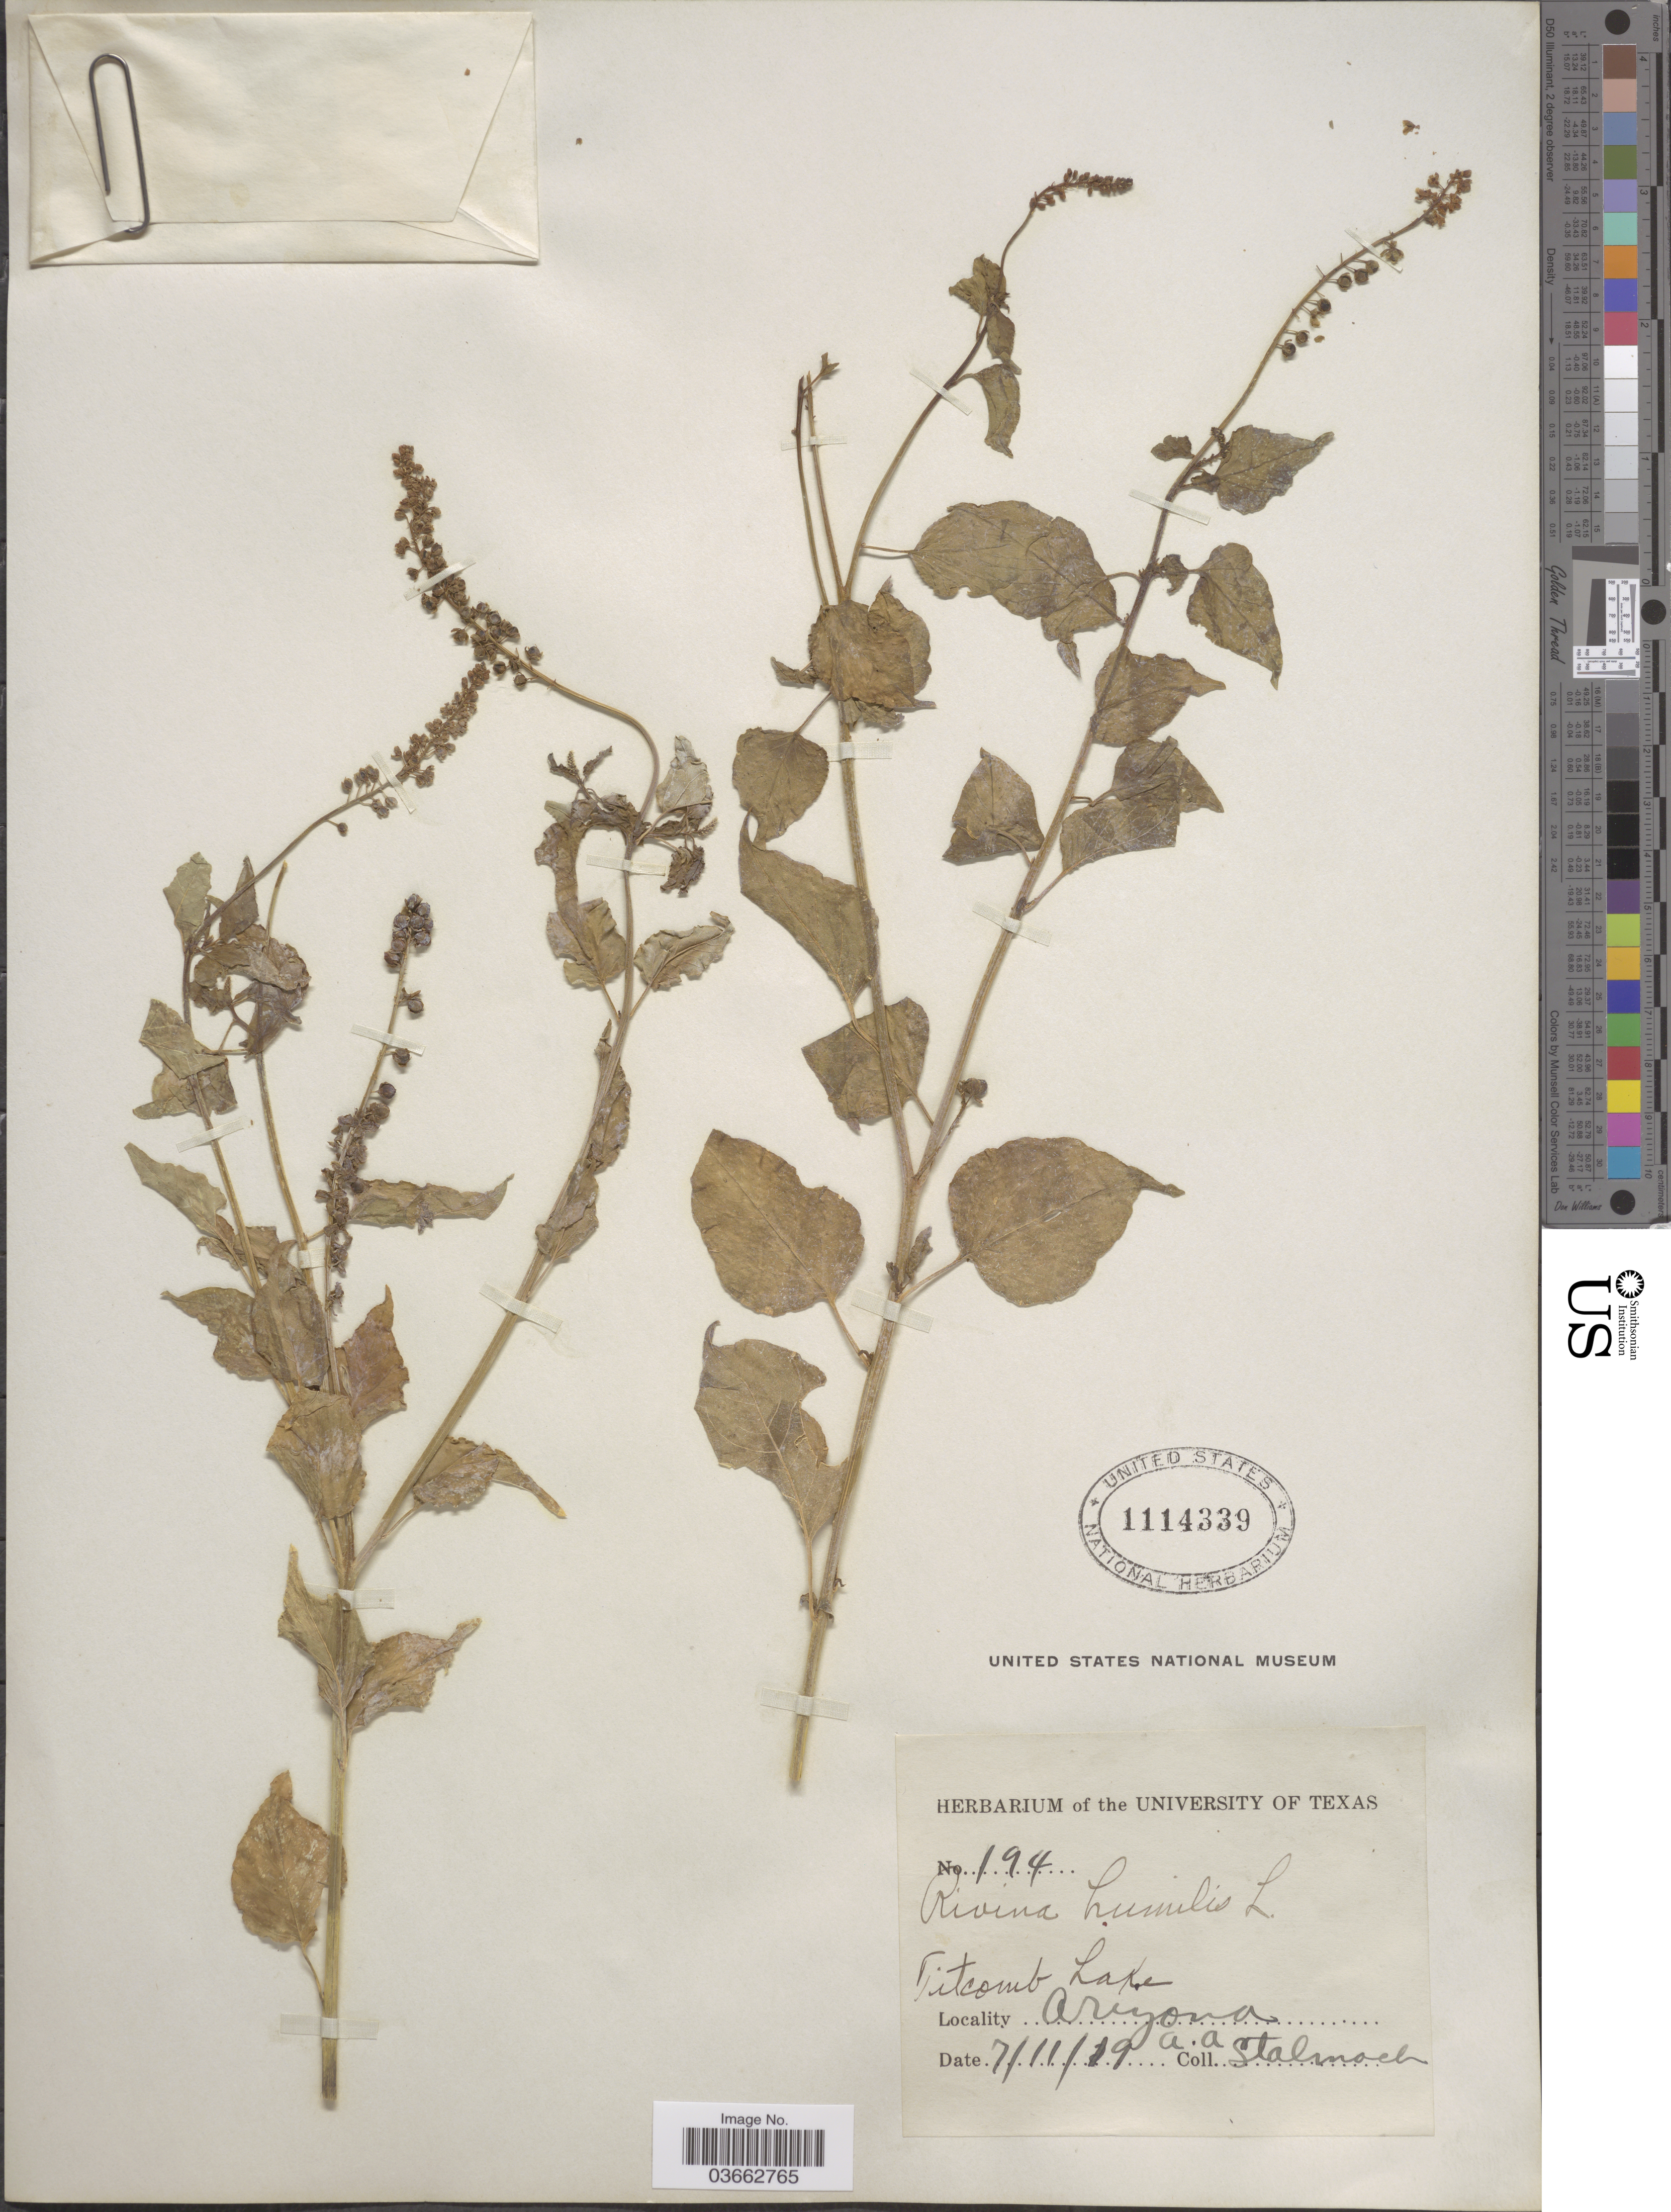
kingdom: Plantae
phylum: Tracheophyta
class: Magnoliopsida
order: Caryophyllales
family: Phytolaccaceae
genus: Rivina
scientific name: Rivina humilis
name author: L.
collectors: A. Stalmach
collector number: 194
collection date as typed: Transcribed d/m/y: 11/7/19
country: United States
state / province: Arizona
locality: Titcomb Lake.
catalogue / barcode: US 1114339